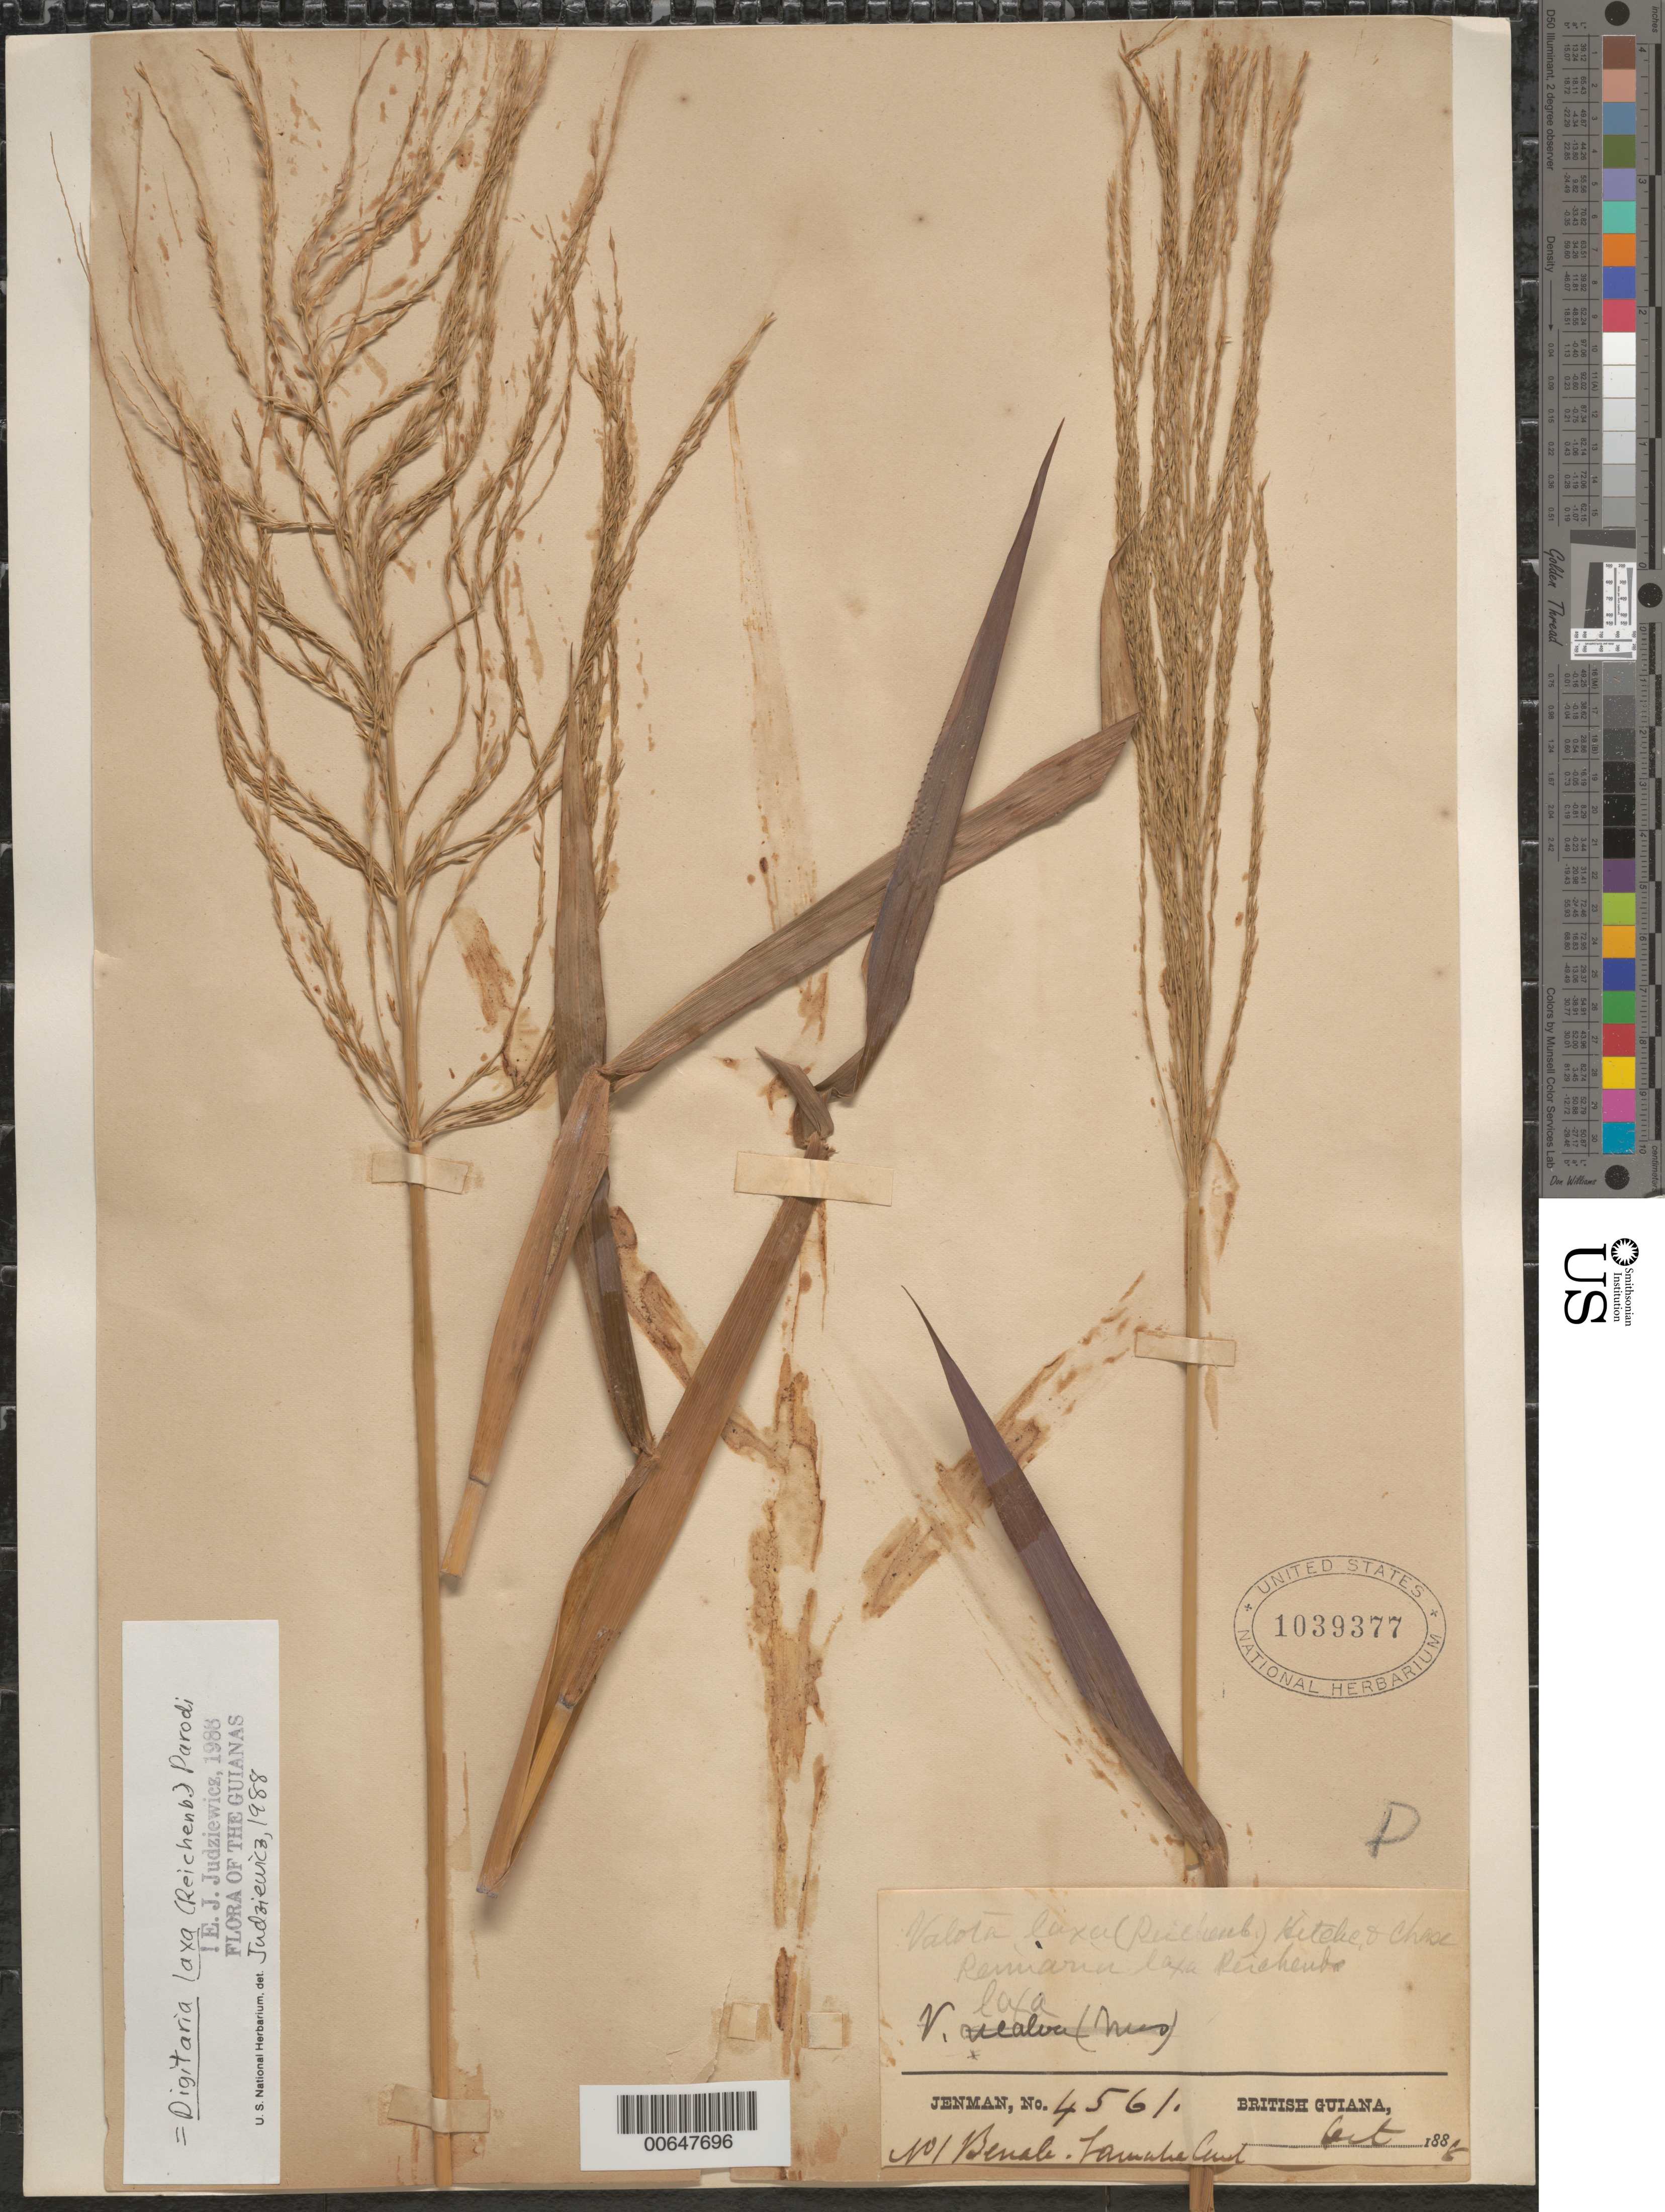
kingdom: Plantae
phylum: Tracheophyta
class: Liliopsida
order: Poales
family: Poaceae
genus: Digitaria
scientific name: Digitaria laxa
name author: (Rchb. ex A. Spreng.) Parodi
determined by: Judziewicz, E. J.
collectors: G. S. Jenman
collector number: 4561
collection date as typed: October 1888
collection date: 1888-10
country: Guyana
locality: Benale?, Saramaca Coast?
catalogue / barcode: US 1039377